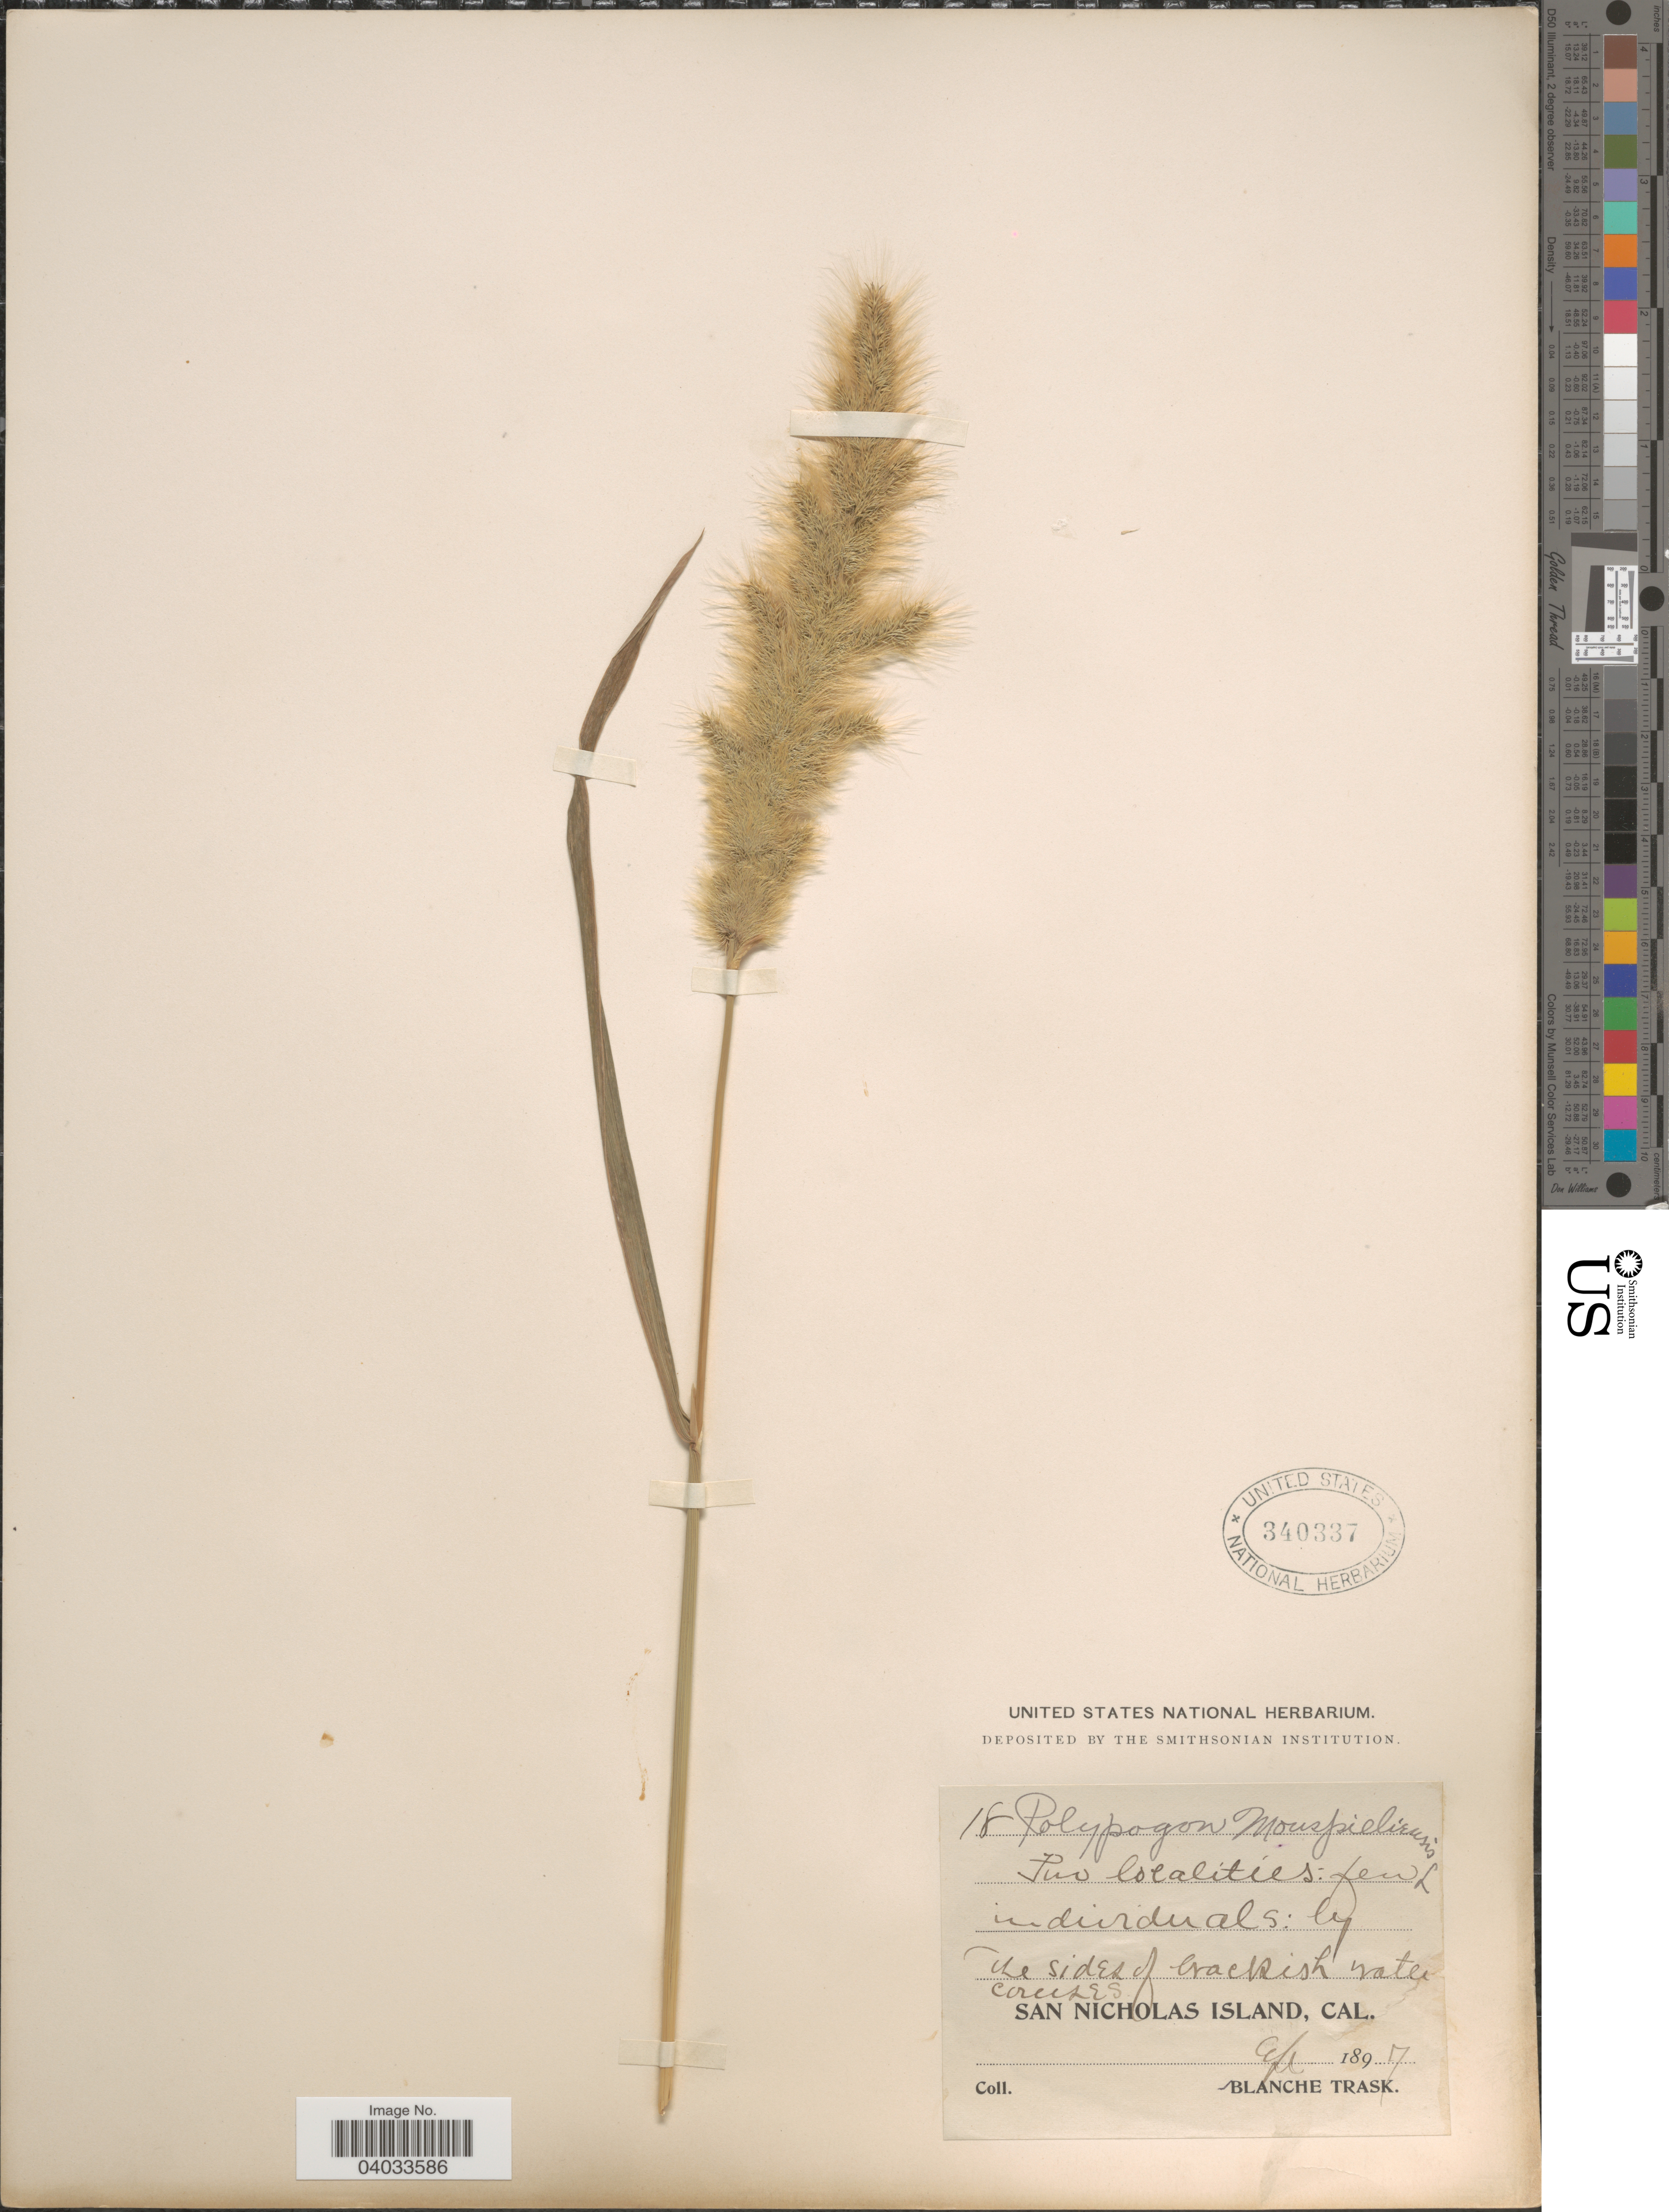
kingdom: Plantae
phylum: Tracheophyta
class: Liliopsida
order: Poales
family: Poaceae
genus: Polypogon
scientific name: Polypogon monspeliensis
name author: (L.) Desf.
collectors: B. Trask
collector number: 18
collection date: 1897-04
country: United States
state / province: California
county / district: Ventura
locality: The sides of brackish water courses. San Nicholas Island.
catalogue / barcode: US 340337